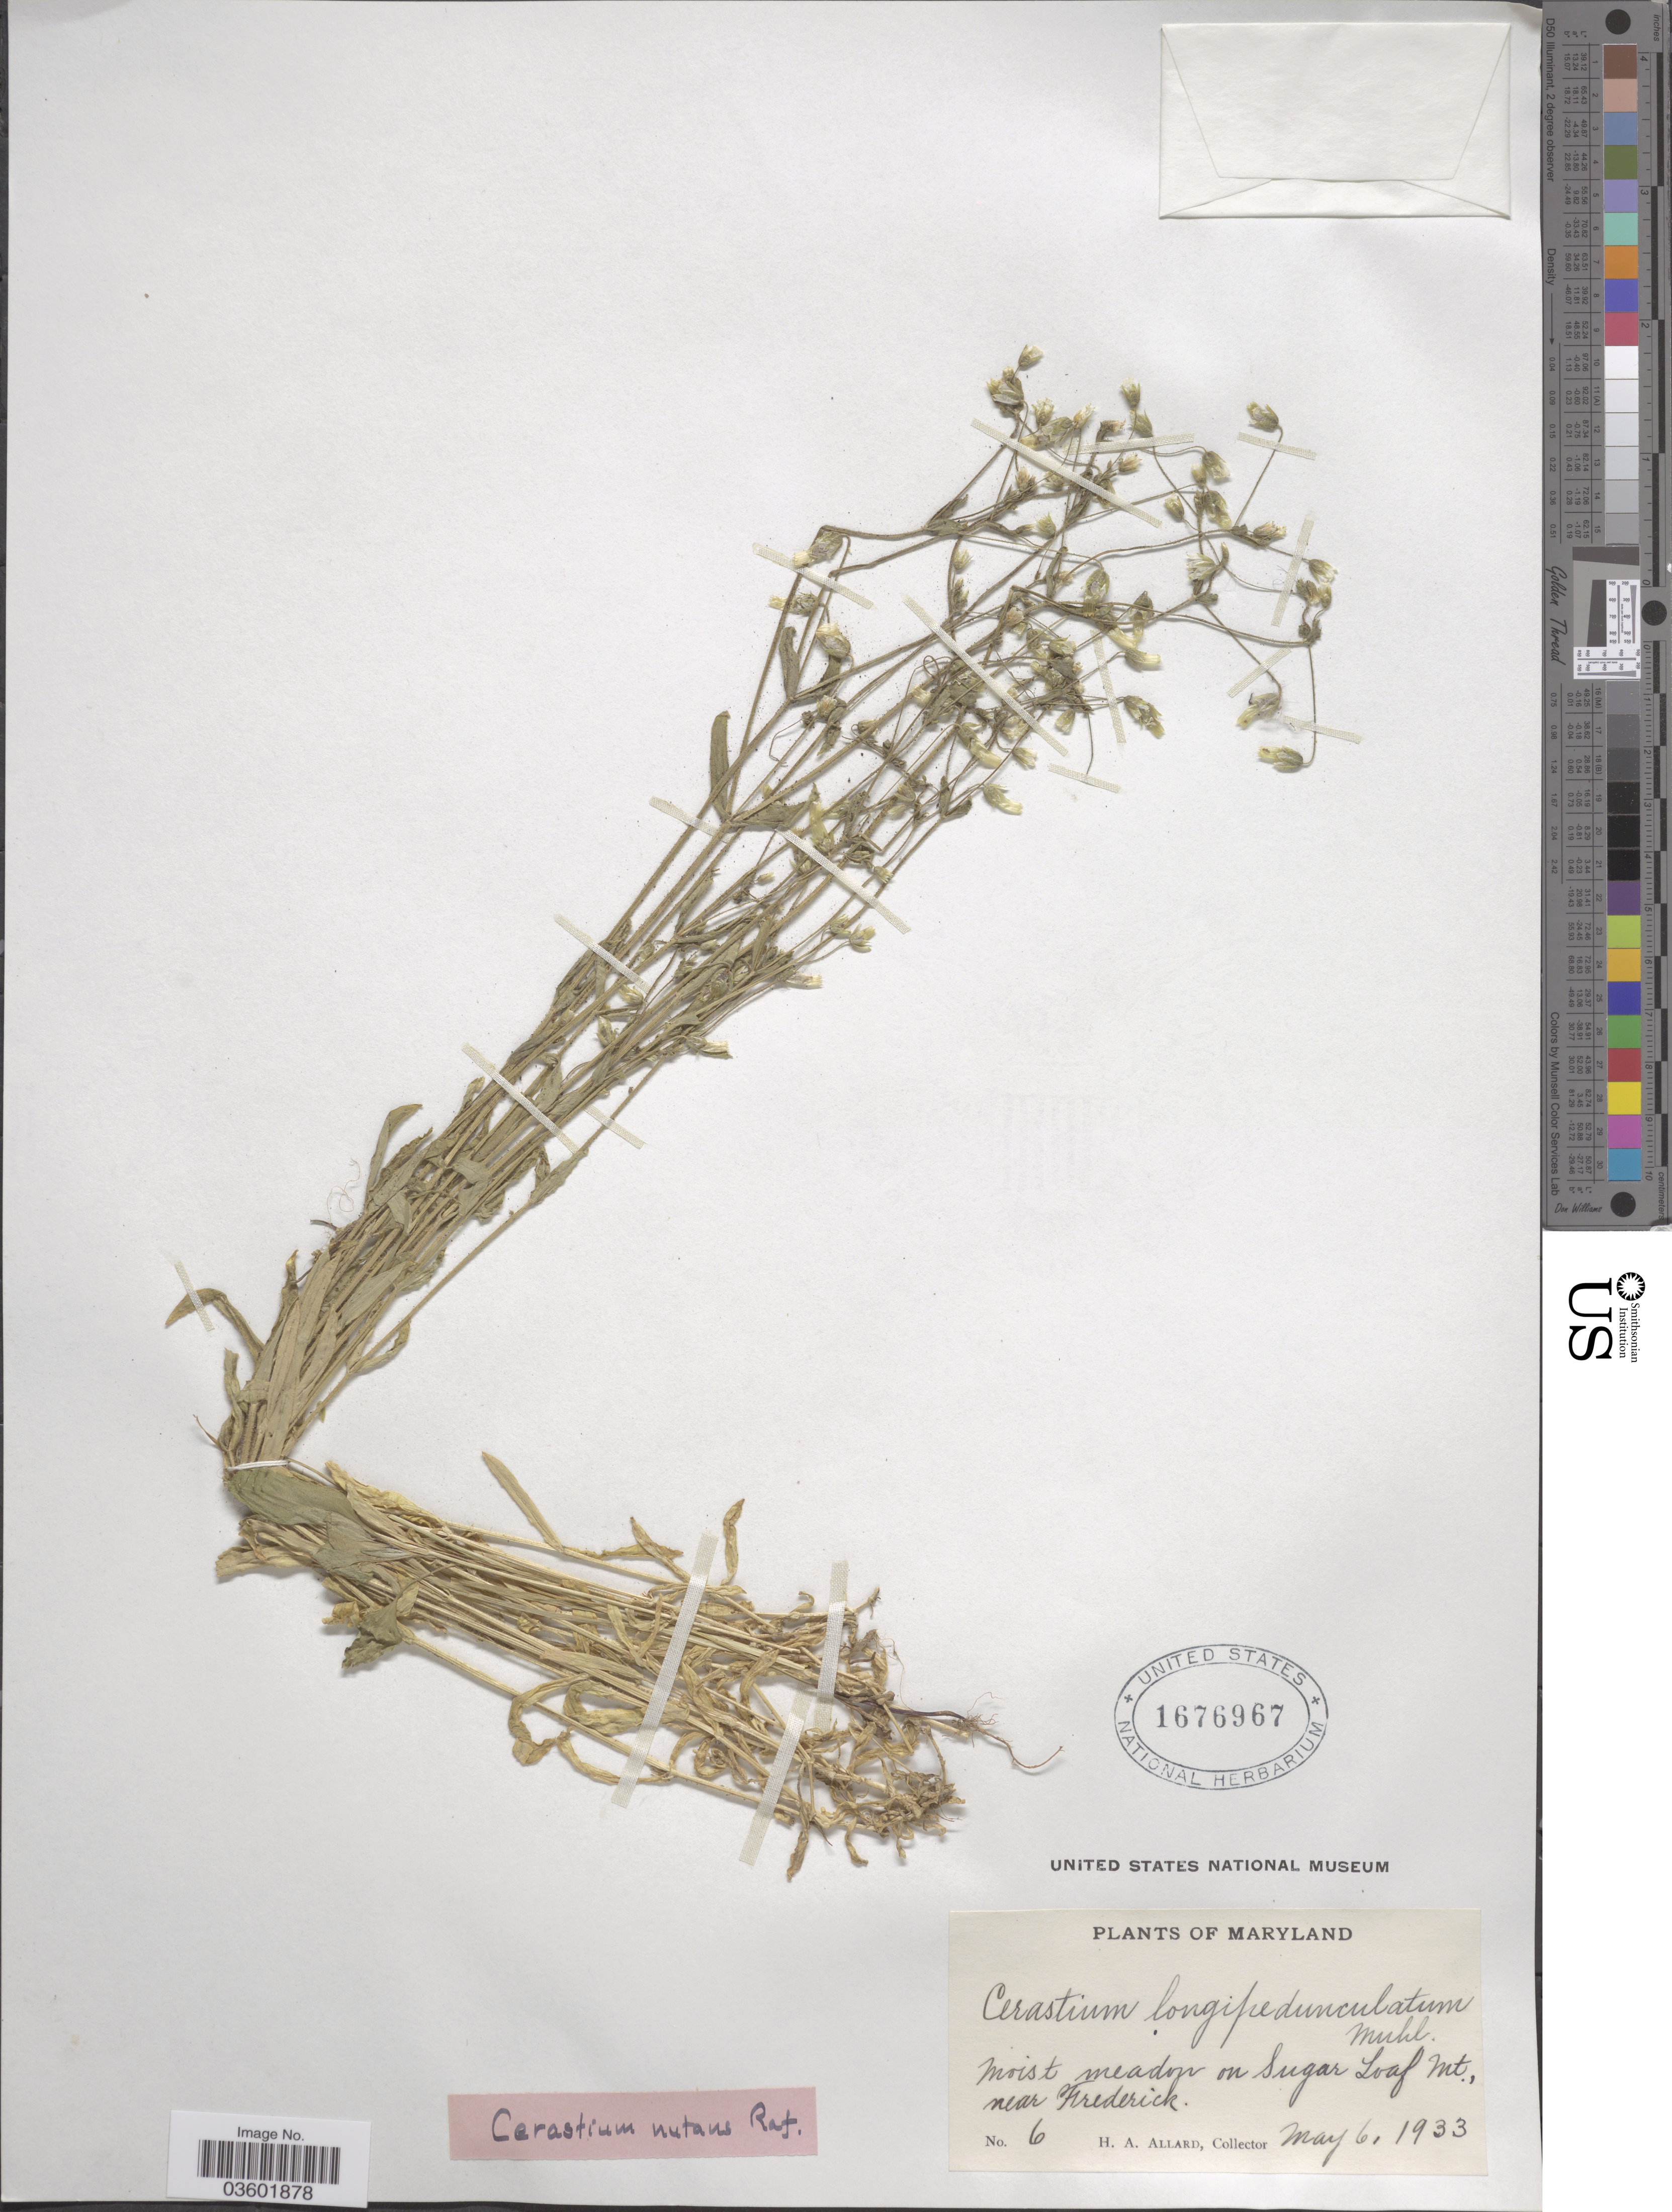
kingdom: Plantae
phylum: Tracheophyta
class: Magnoliopsida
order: Caryophyllales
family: Caryophyllaceae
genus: Cerastium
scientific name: Cerastium nutans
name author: Raf.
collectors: H. A. Allard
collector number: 6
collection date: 1933-05-06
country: United States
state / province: Maryland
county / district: Frederick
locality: Moist meadow on Sugar Loaf Mt., near Frederick.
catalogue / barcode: US 1676967